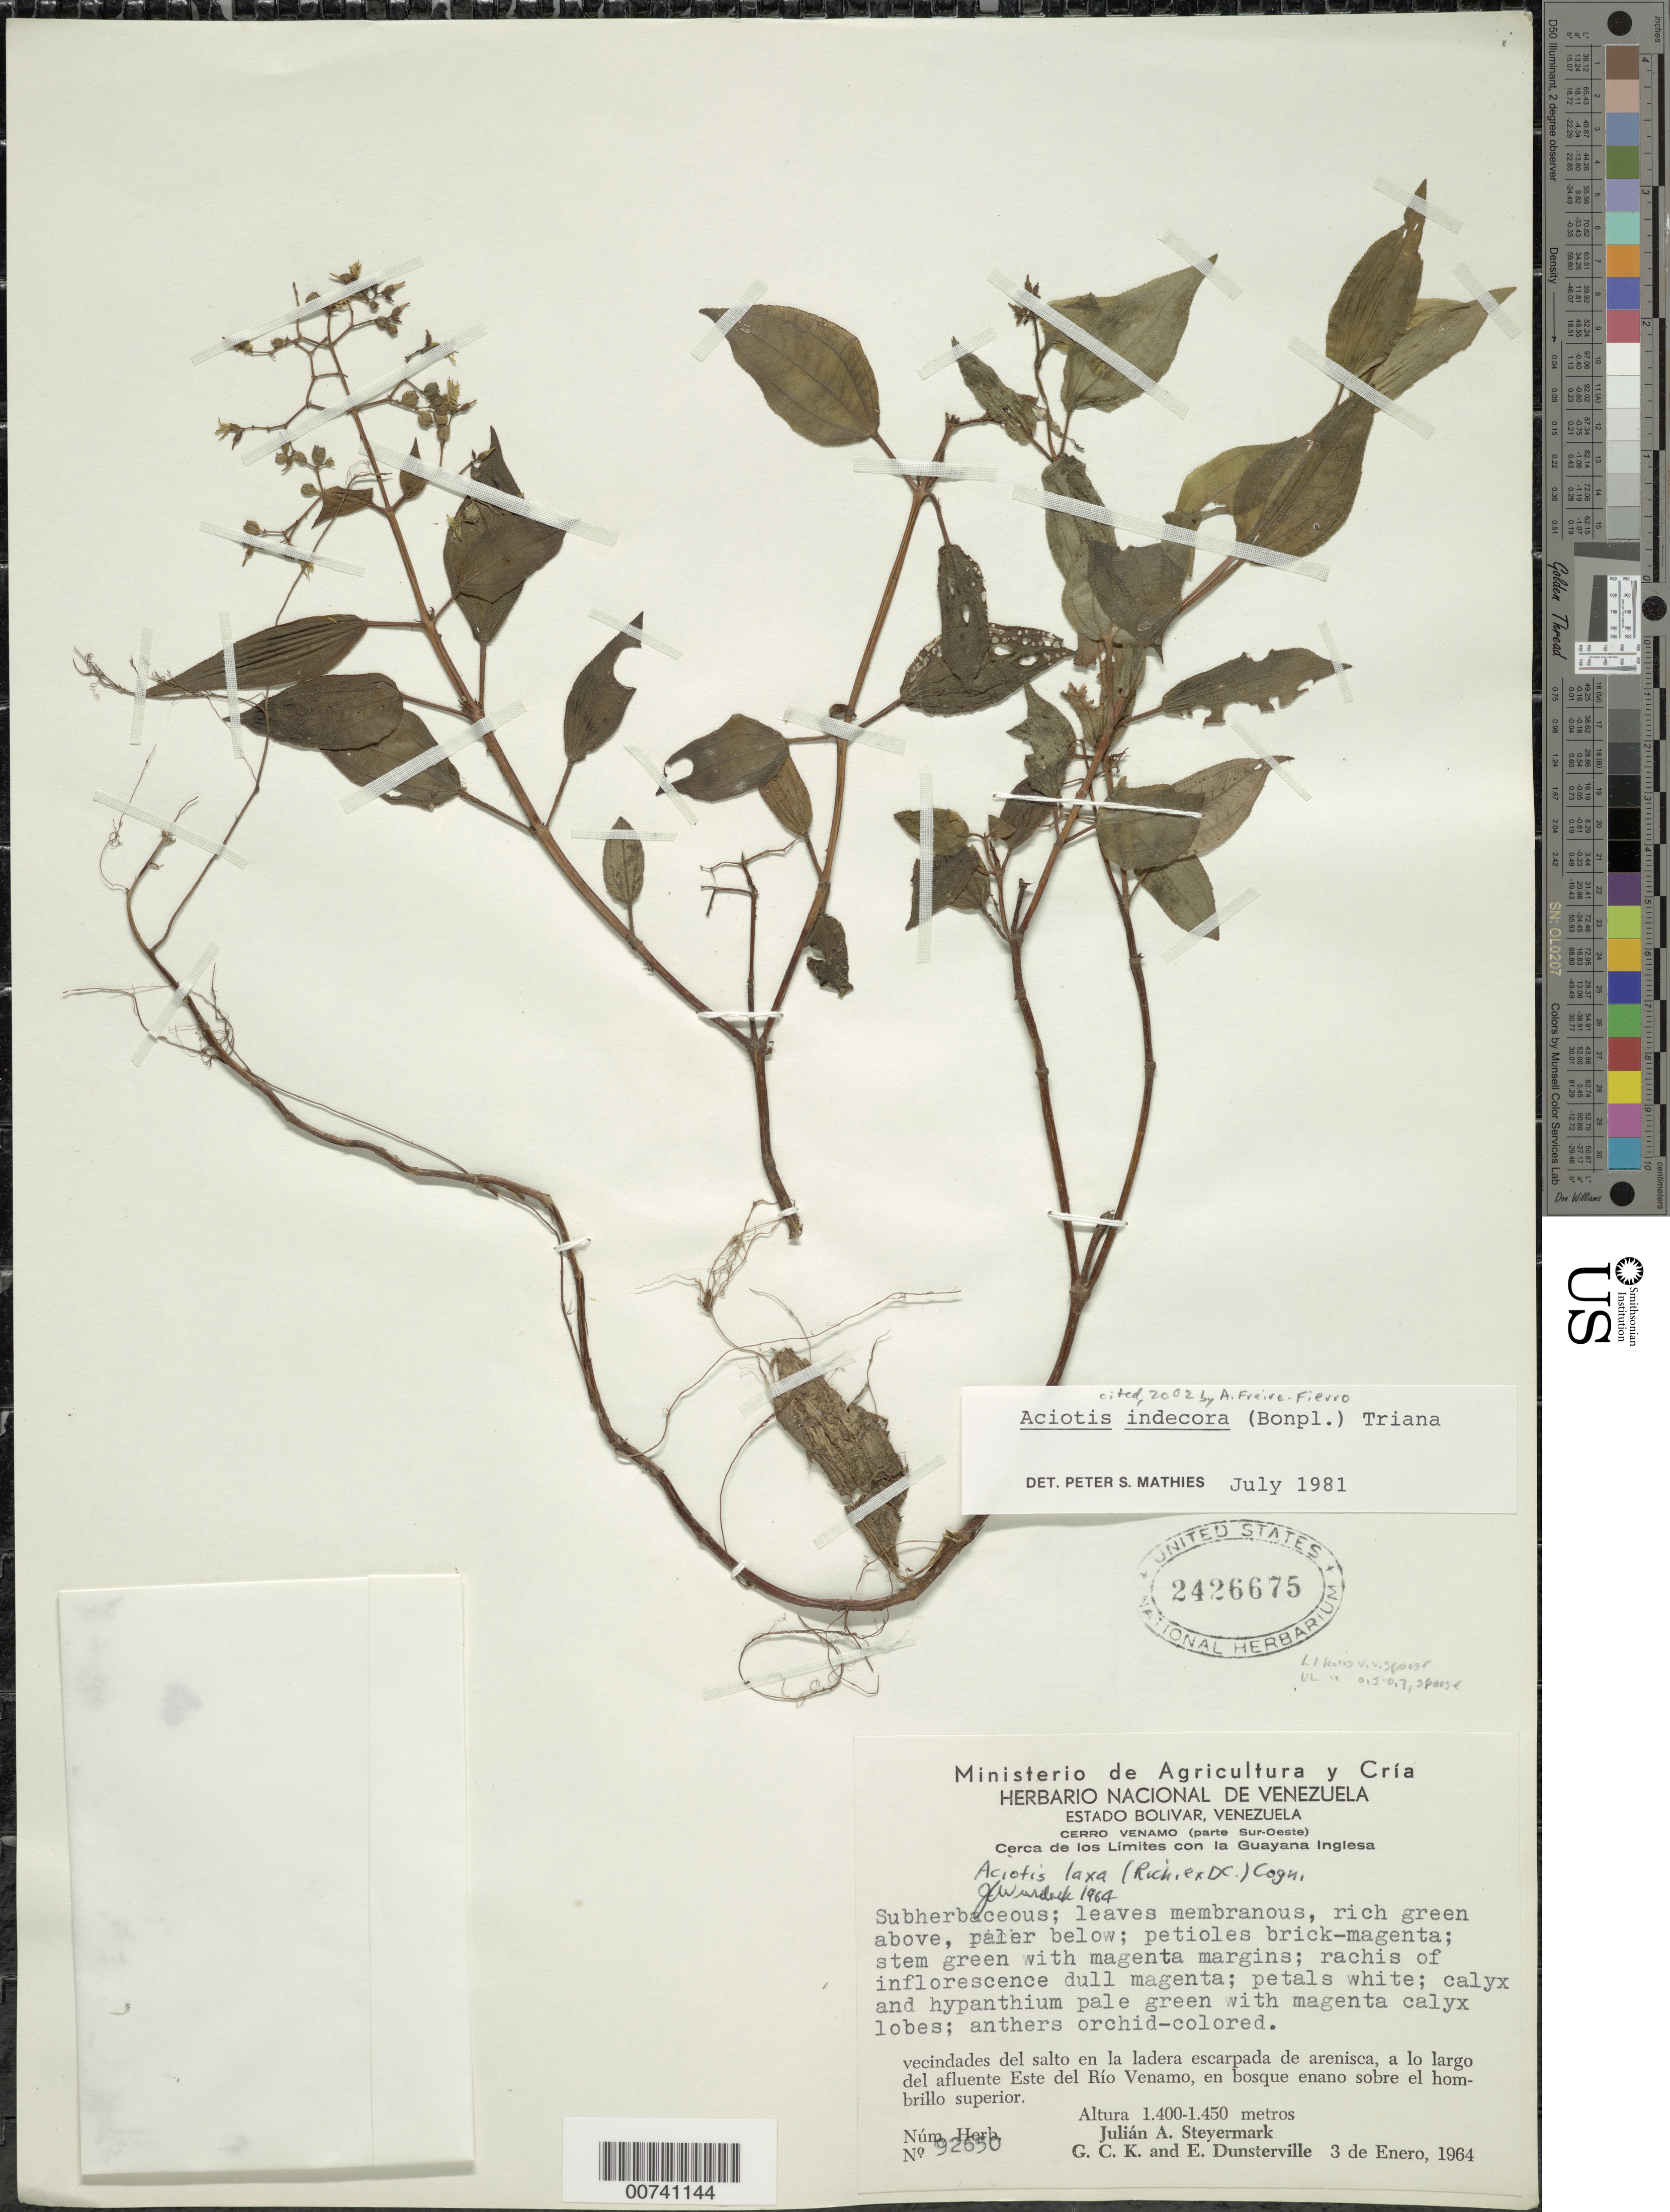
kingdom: Plantae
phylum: Tracheophyta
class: Magnoliopsida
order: Myrtales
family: Melastomataceae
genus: Aciotis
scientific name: Aciotis indecora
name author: (Bonpl.) Triana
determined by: Freire-Fierro, A.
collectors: J. Steyermark, G. C. K. Dunsterville & E. Dunsterville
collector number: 92650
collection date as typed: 3-Jan-64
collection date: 1964-01-03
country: Venezuela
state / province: Bolívar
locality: Cerro Venamo, E of Río Venamo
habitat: Vecindades del salto en la ladera escarpada de arenisca; en bosque enano sobre el hombrillo superior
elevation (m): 1400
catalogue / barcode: US 2426675